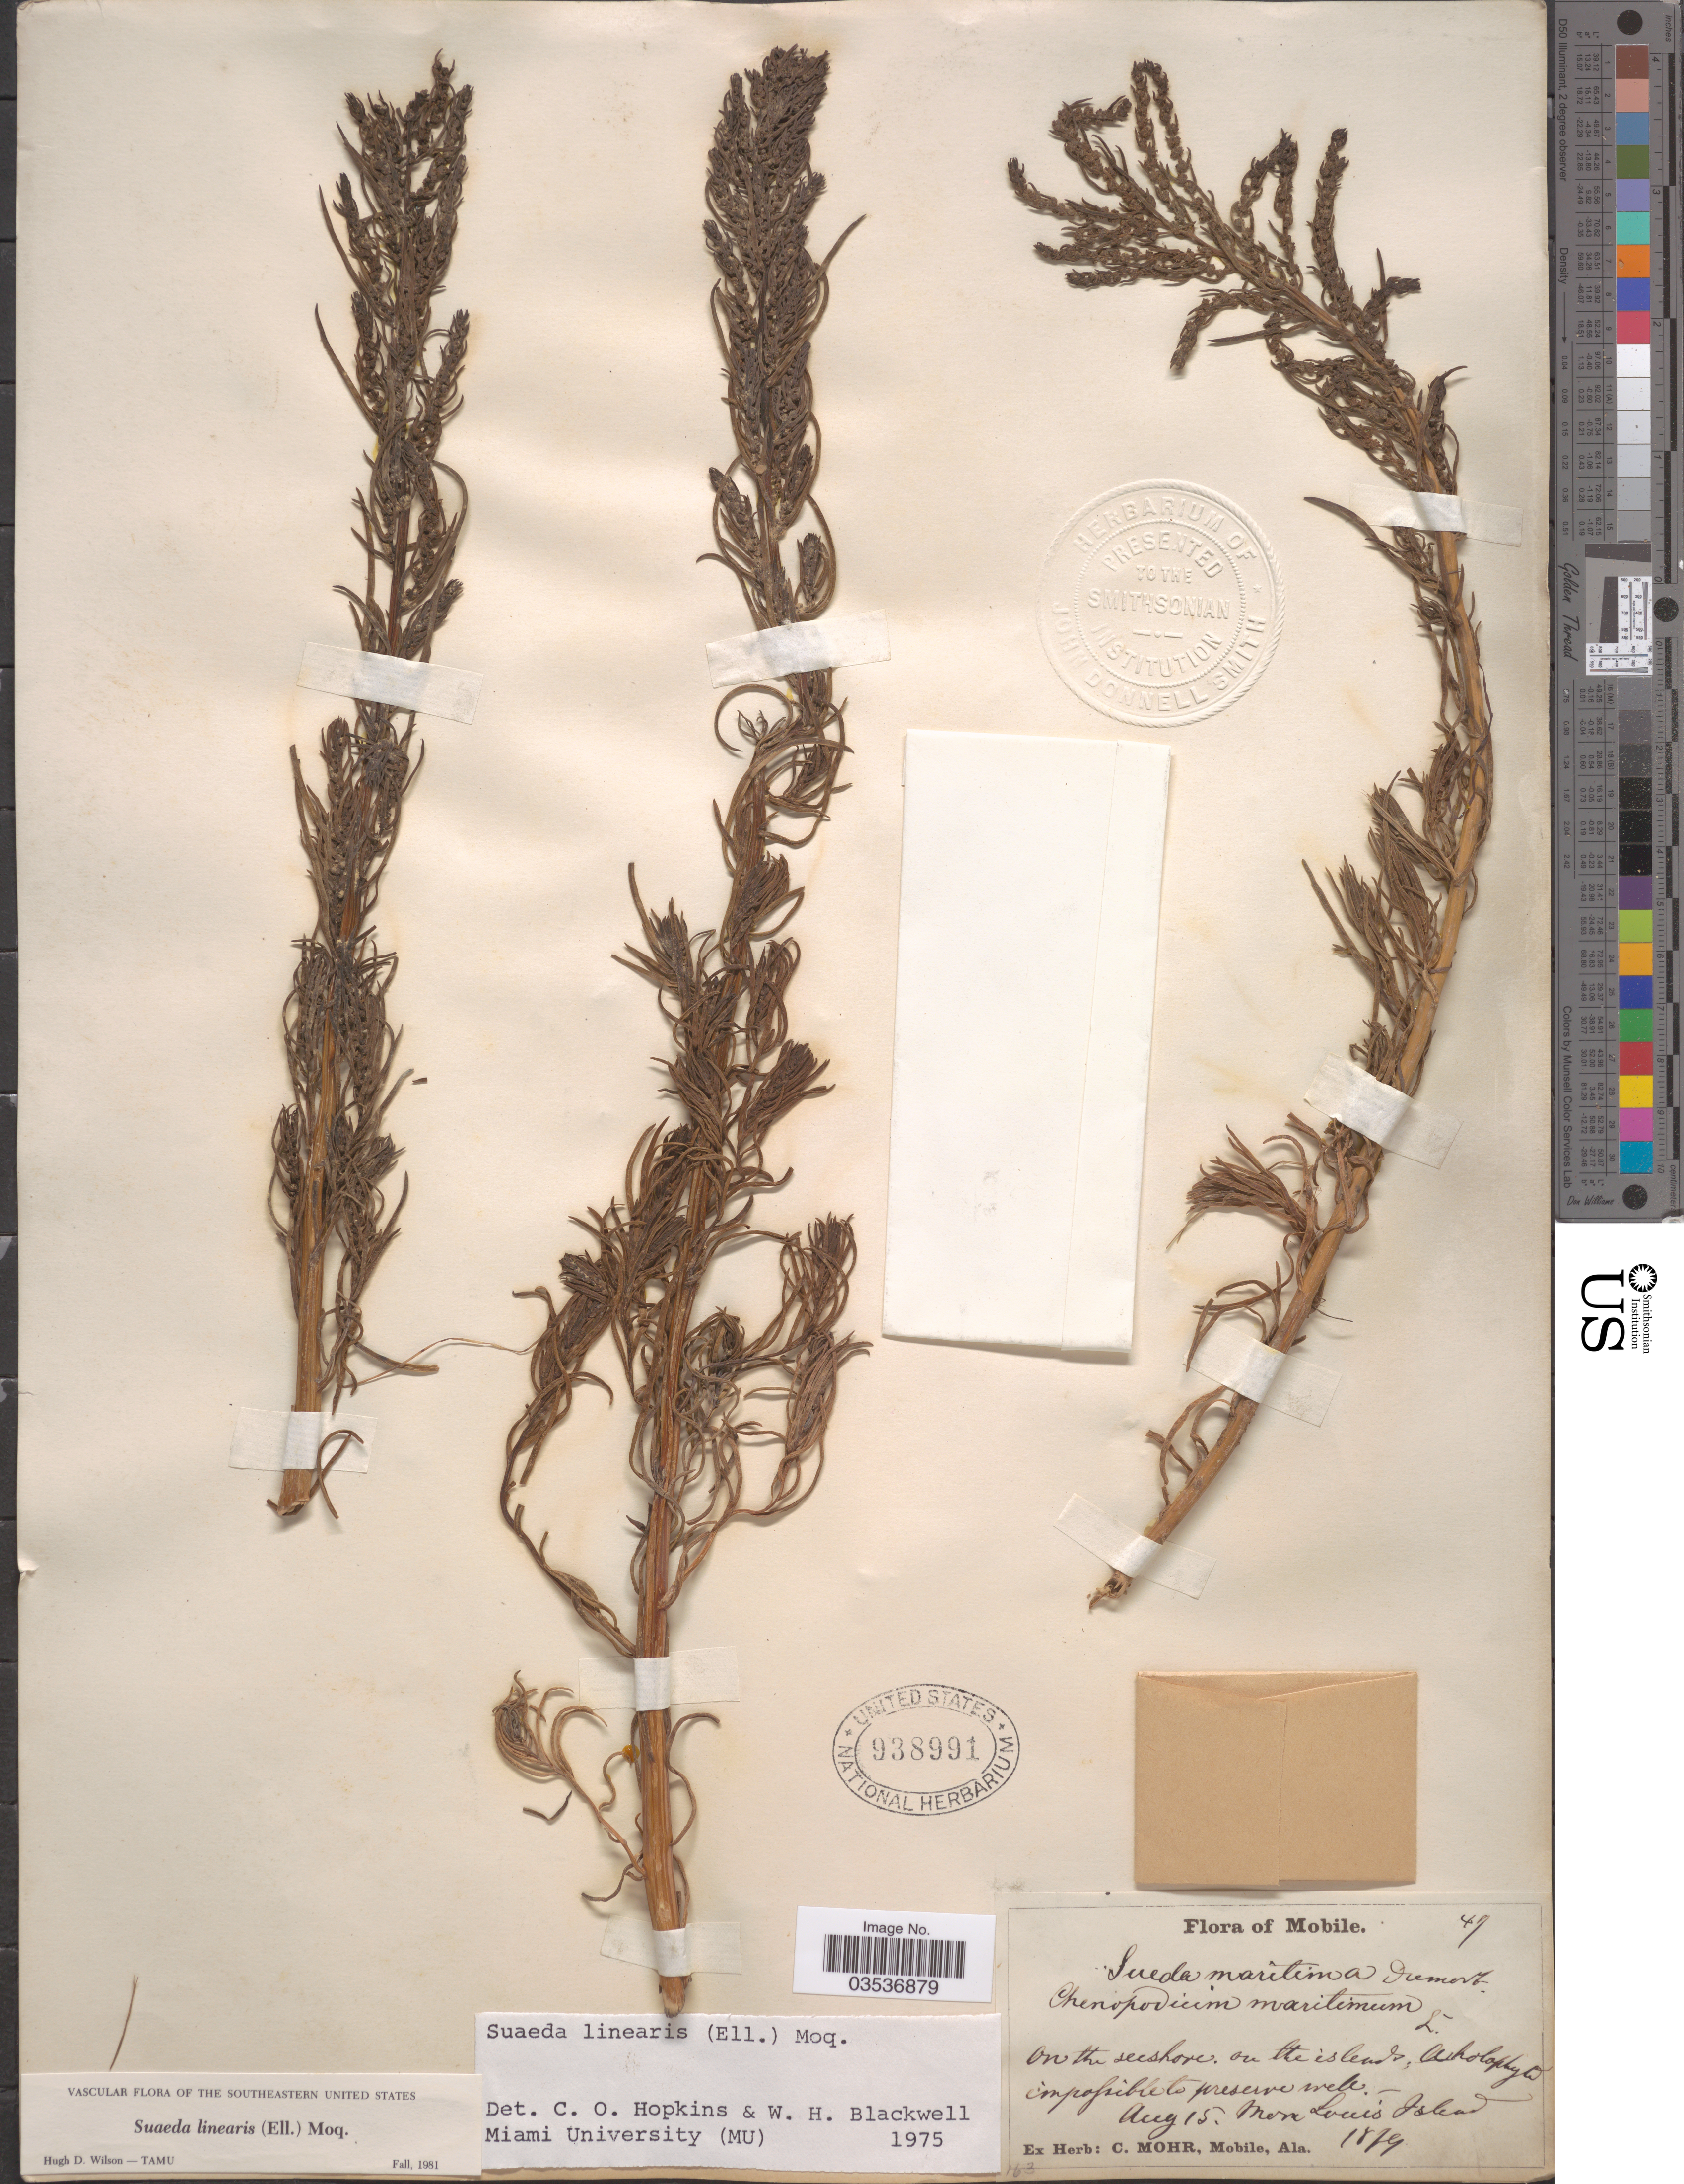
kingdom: Plantae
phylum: Tracheophyta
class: Magnoliopsida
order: Caryophyllales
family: Amaranthaceae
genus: Dondia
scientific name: Dondia linearis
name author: (Elliott) A. Heller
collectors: ex herb. Charles Mohr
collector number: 47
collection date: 1879-08-15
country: United States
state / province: Alabama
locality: Mobile. Mora Louis Island.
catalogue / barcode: US 938991